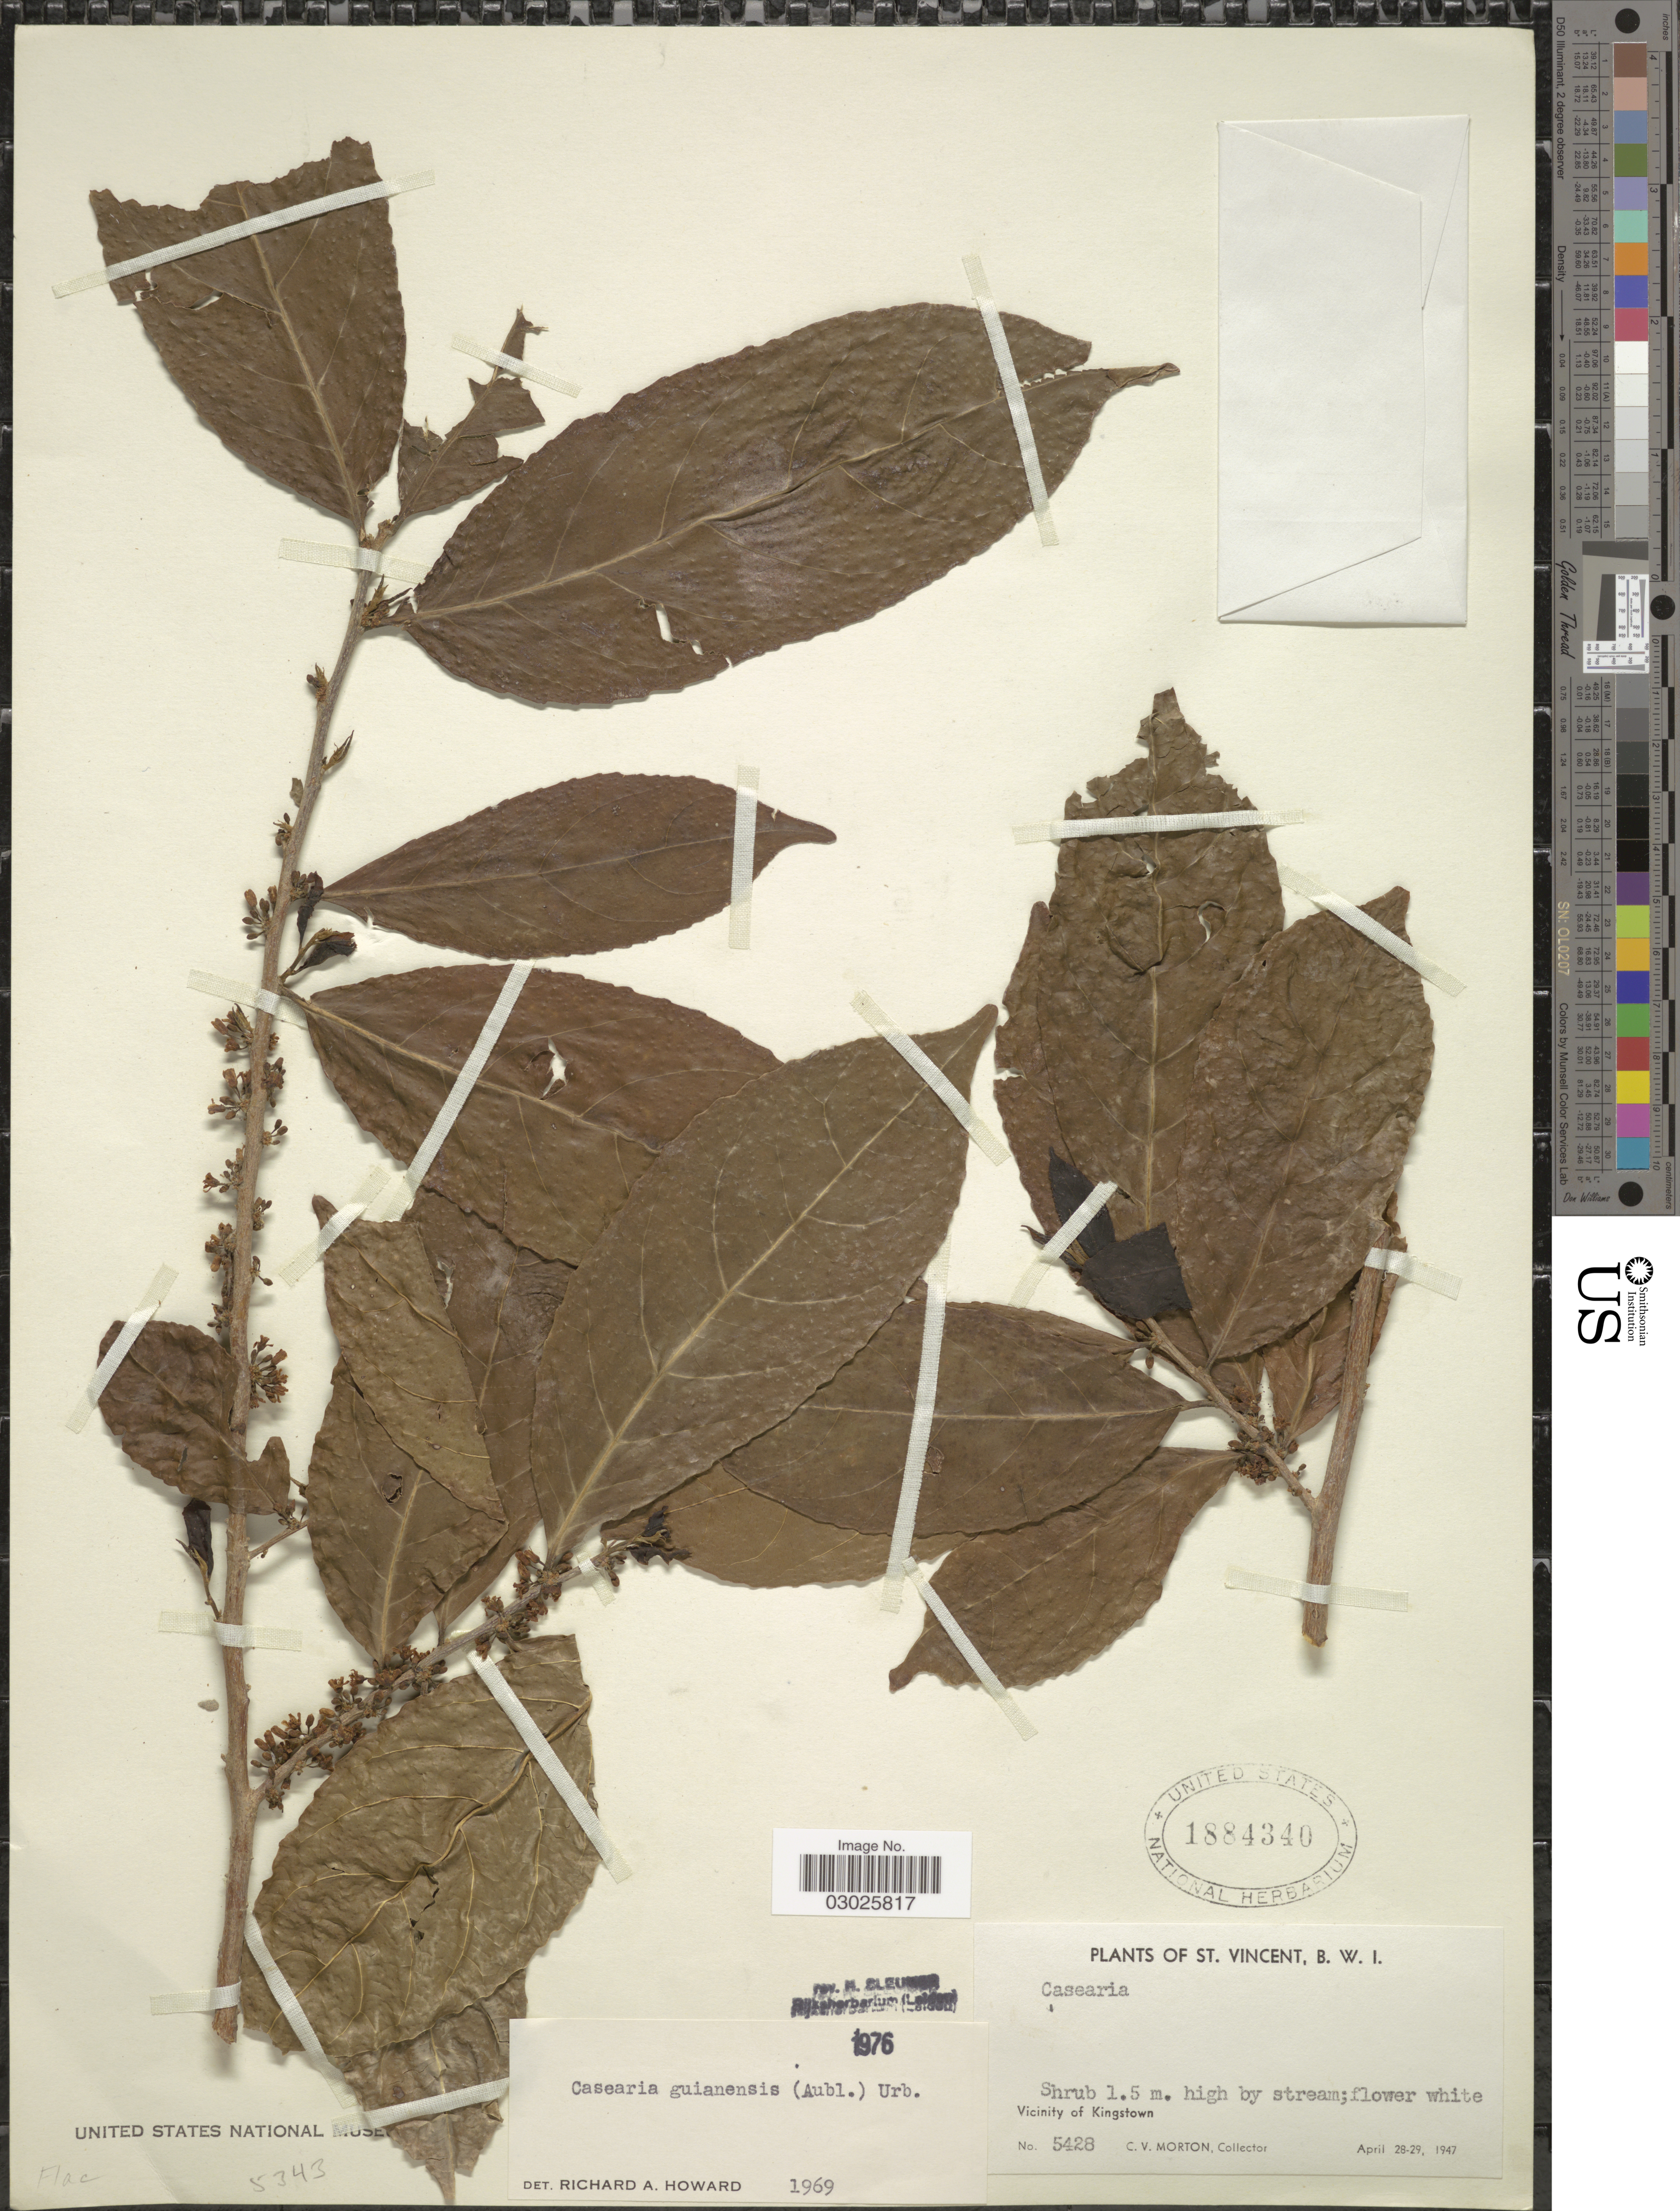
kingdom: Plantae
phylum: Tracheophyta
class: Magnoliopsida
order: Malpighiales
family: Salicaceae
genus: Casearia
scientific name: Casearia guianensis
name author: (Aubl.) Urb.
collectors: C. V. Morton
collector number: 5428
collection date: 1947-04-28/1947-04-29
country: St. Vincent - Grenadines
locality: St. Vincent, B. W. I. Vicinity of Kingstown.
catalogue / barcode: US 1884340